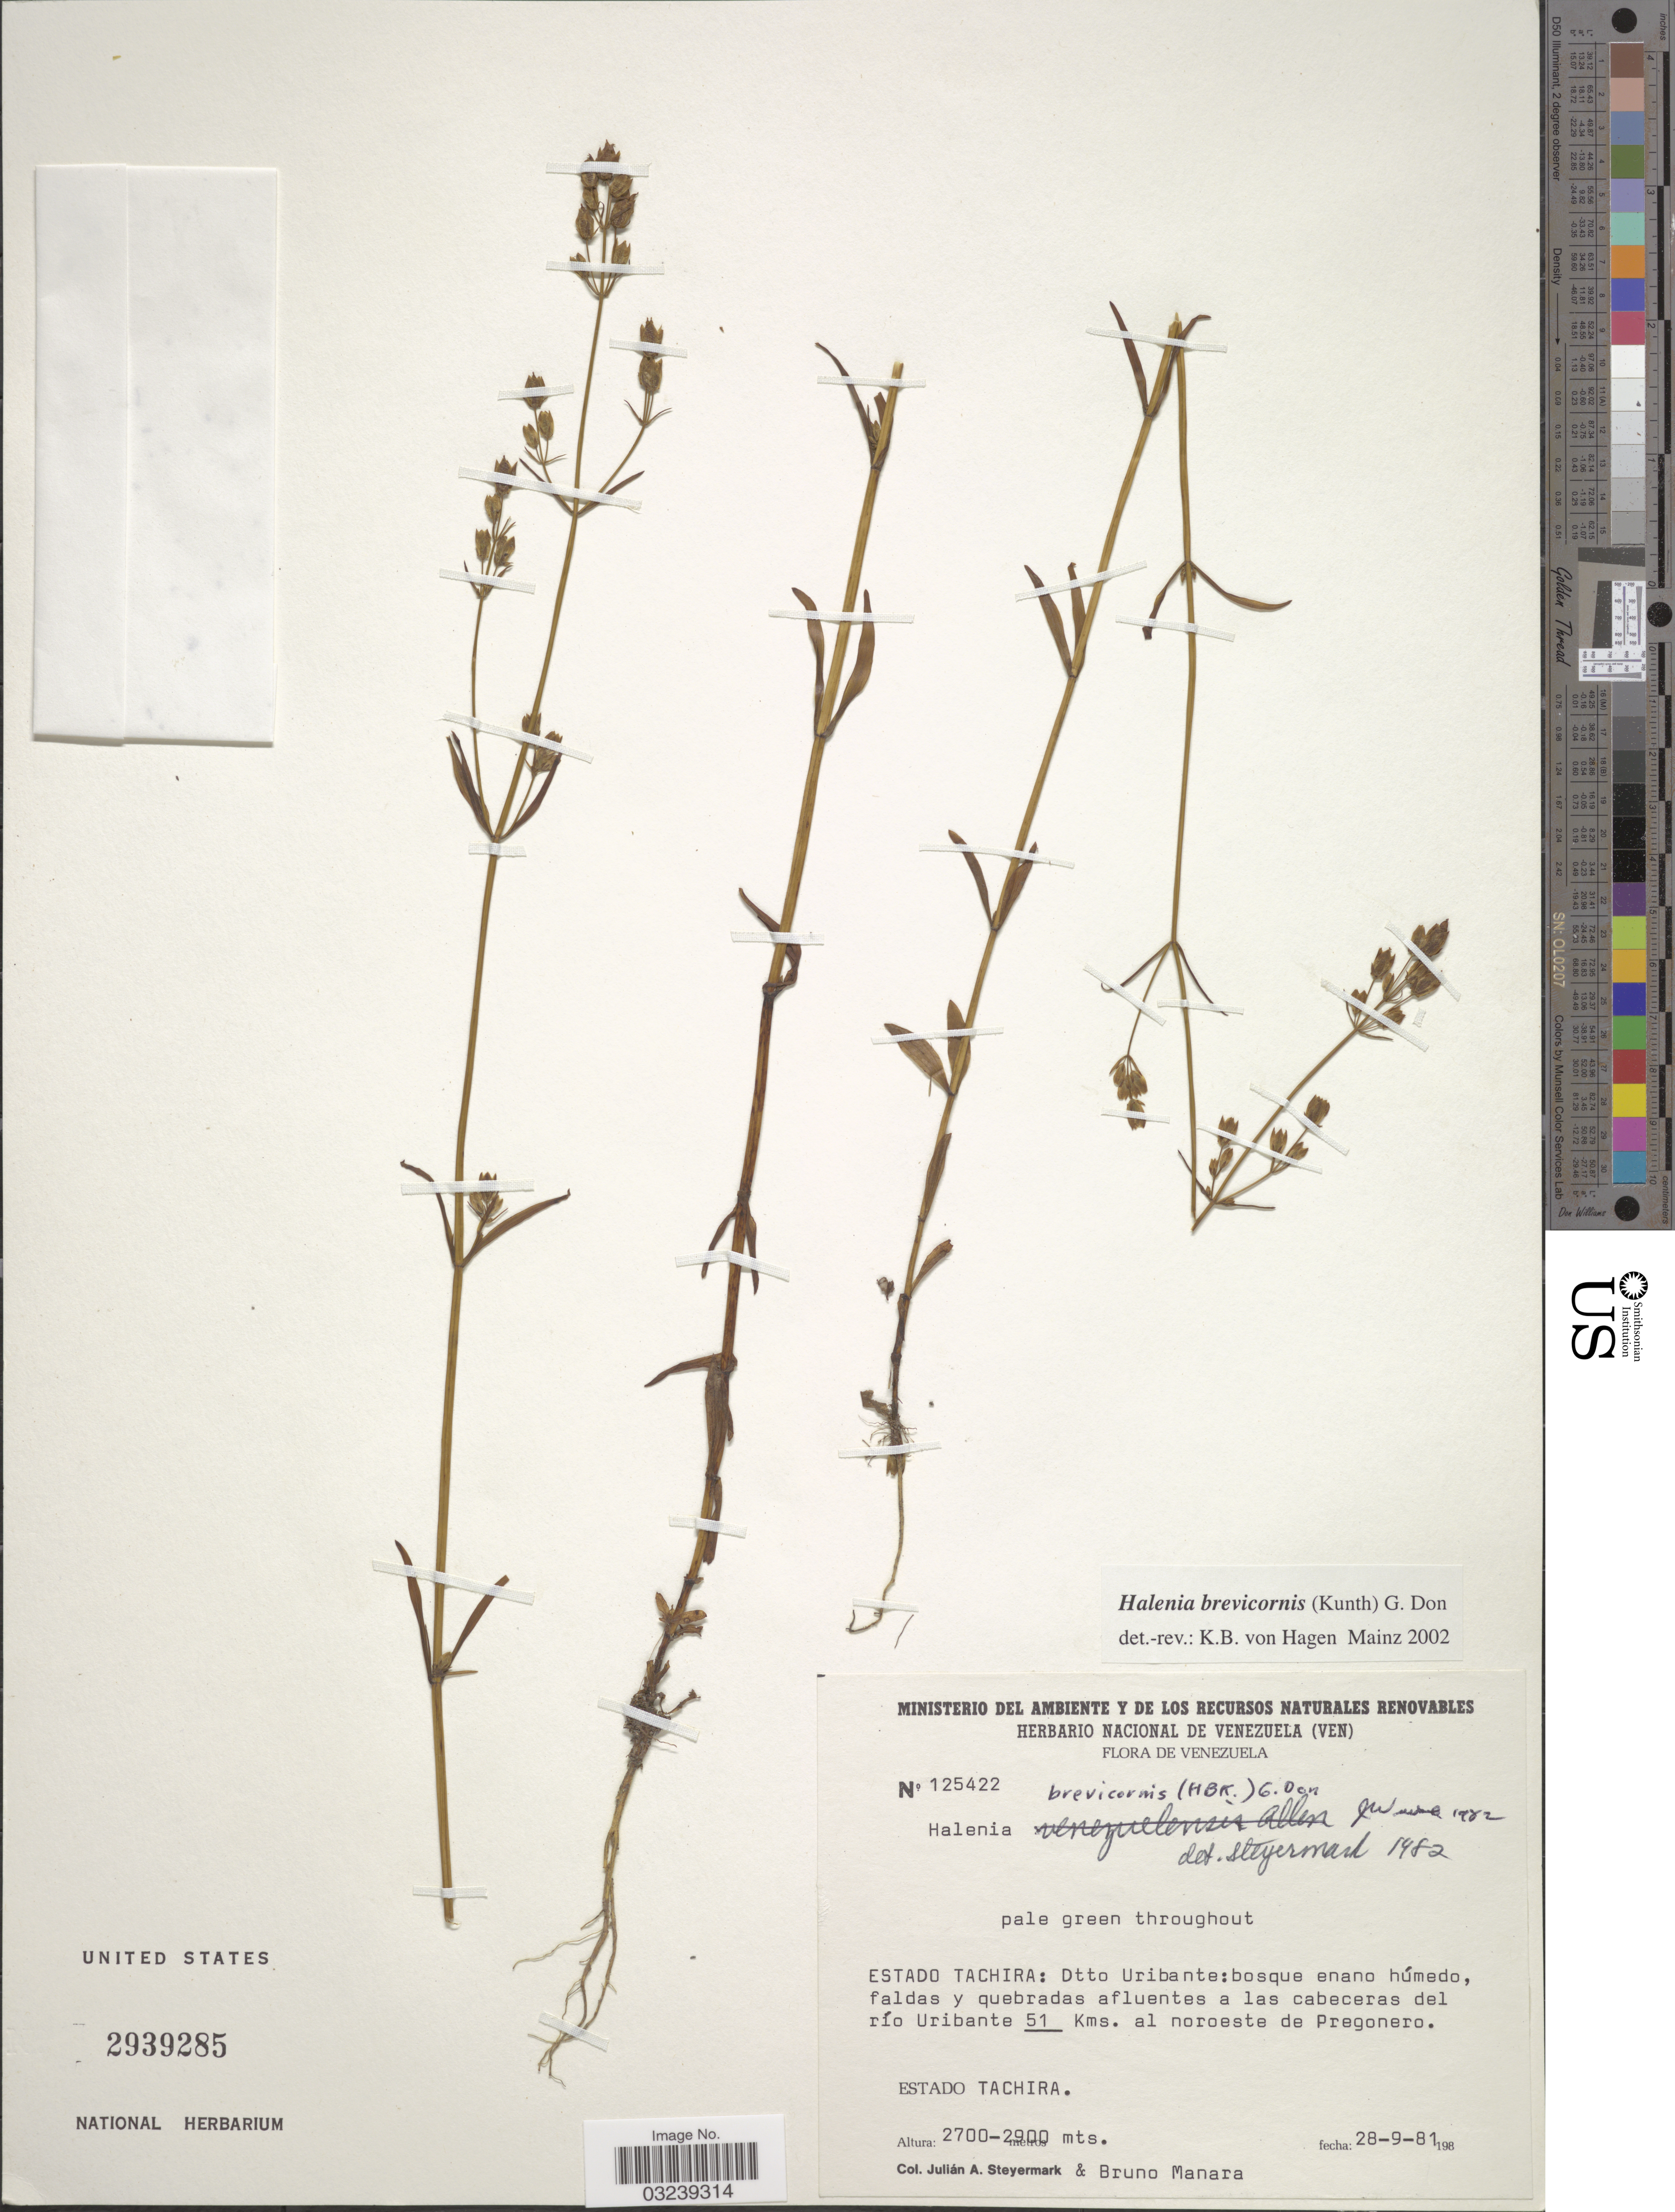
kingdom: Plantae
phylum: Tracheophyta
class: Magnoliopsida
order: Gentianales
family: Gentianaceae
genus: Halenia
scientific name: Halenia brevicornis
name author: (Kunth) G. Don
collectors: J. Steyermark & B. Manara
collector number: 125422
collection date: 1981-09-28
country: Venezuela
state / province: Tachira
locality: Dtto Uribante: bosque enano húmedo, faldas y quebradas afluentes a las cabeceras del río Uribante 51 Kms. al noroeste de Pregonero.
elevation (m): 2700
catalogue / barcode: US 2939285